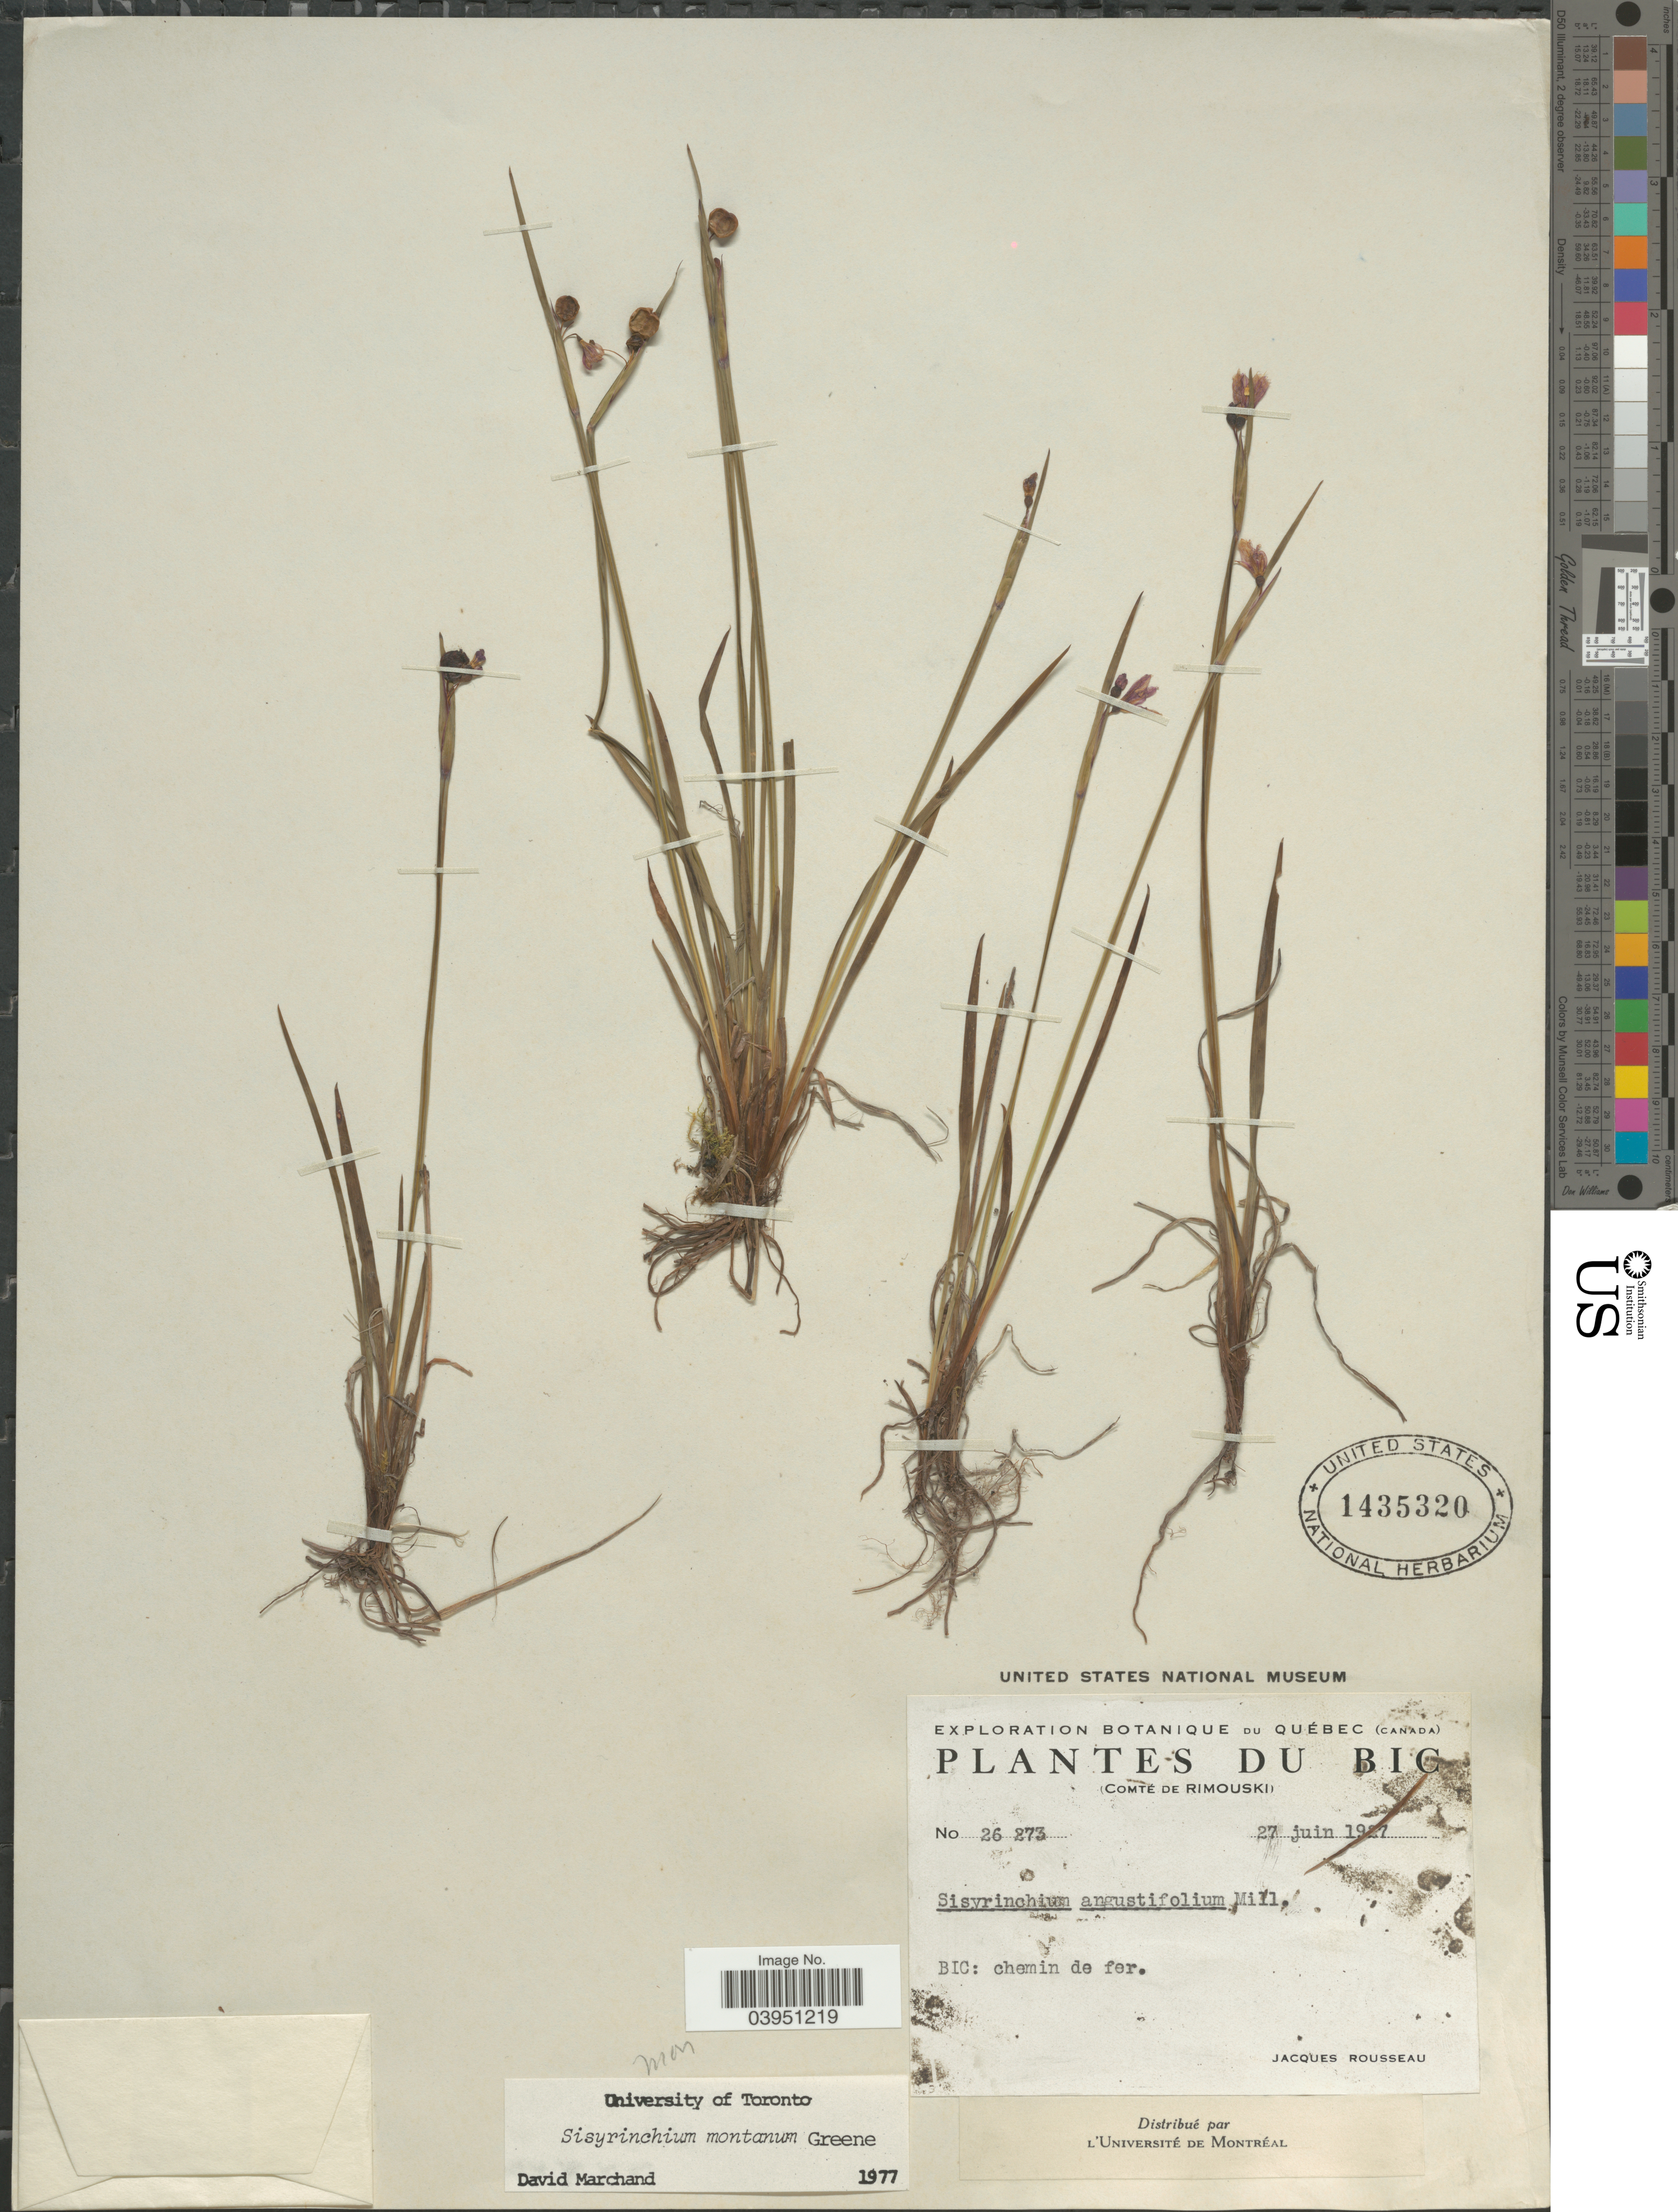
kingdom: Plantae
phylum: Tracheophyta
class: Liliopsida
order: Asparagales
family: Iridaceae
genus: Sisyrinchium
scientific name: Sisyrinchium montanum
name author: Greene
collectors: J. Rousseau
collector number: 26273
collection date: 1927-06-27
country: Canada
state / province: Quebec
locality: Bic. Comté de Rimouski. BIC: chemin de fer.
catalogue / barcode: US 1435320